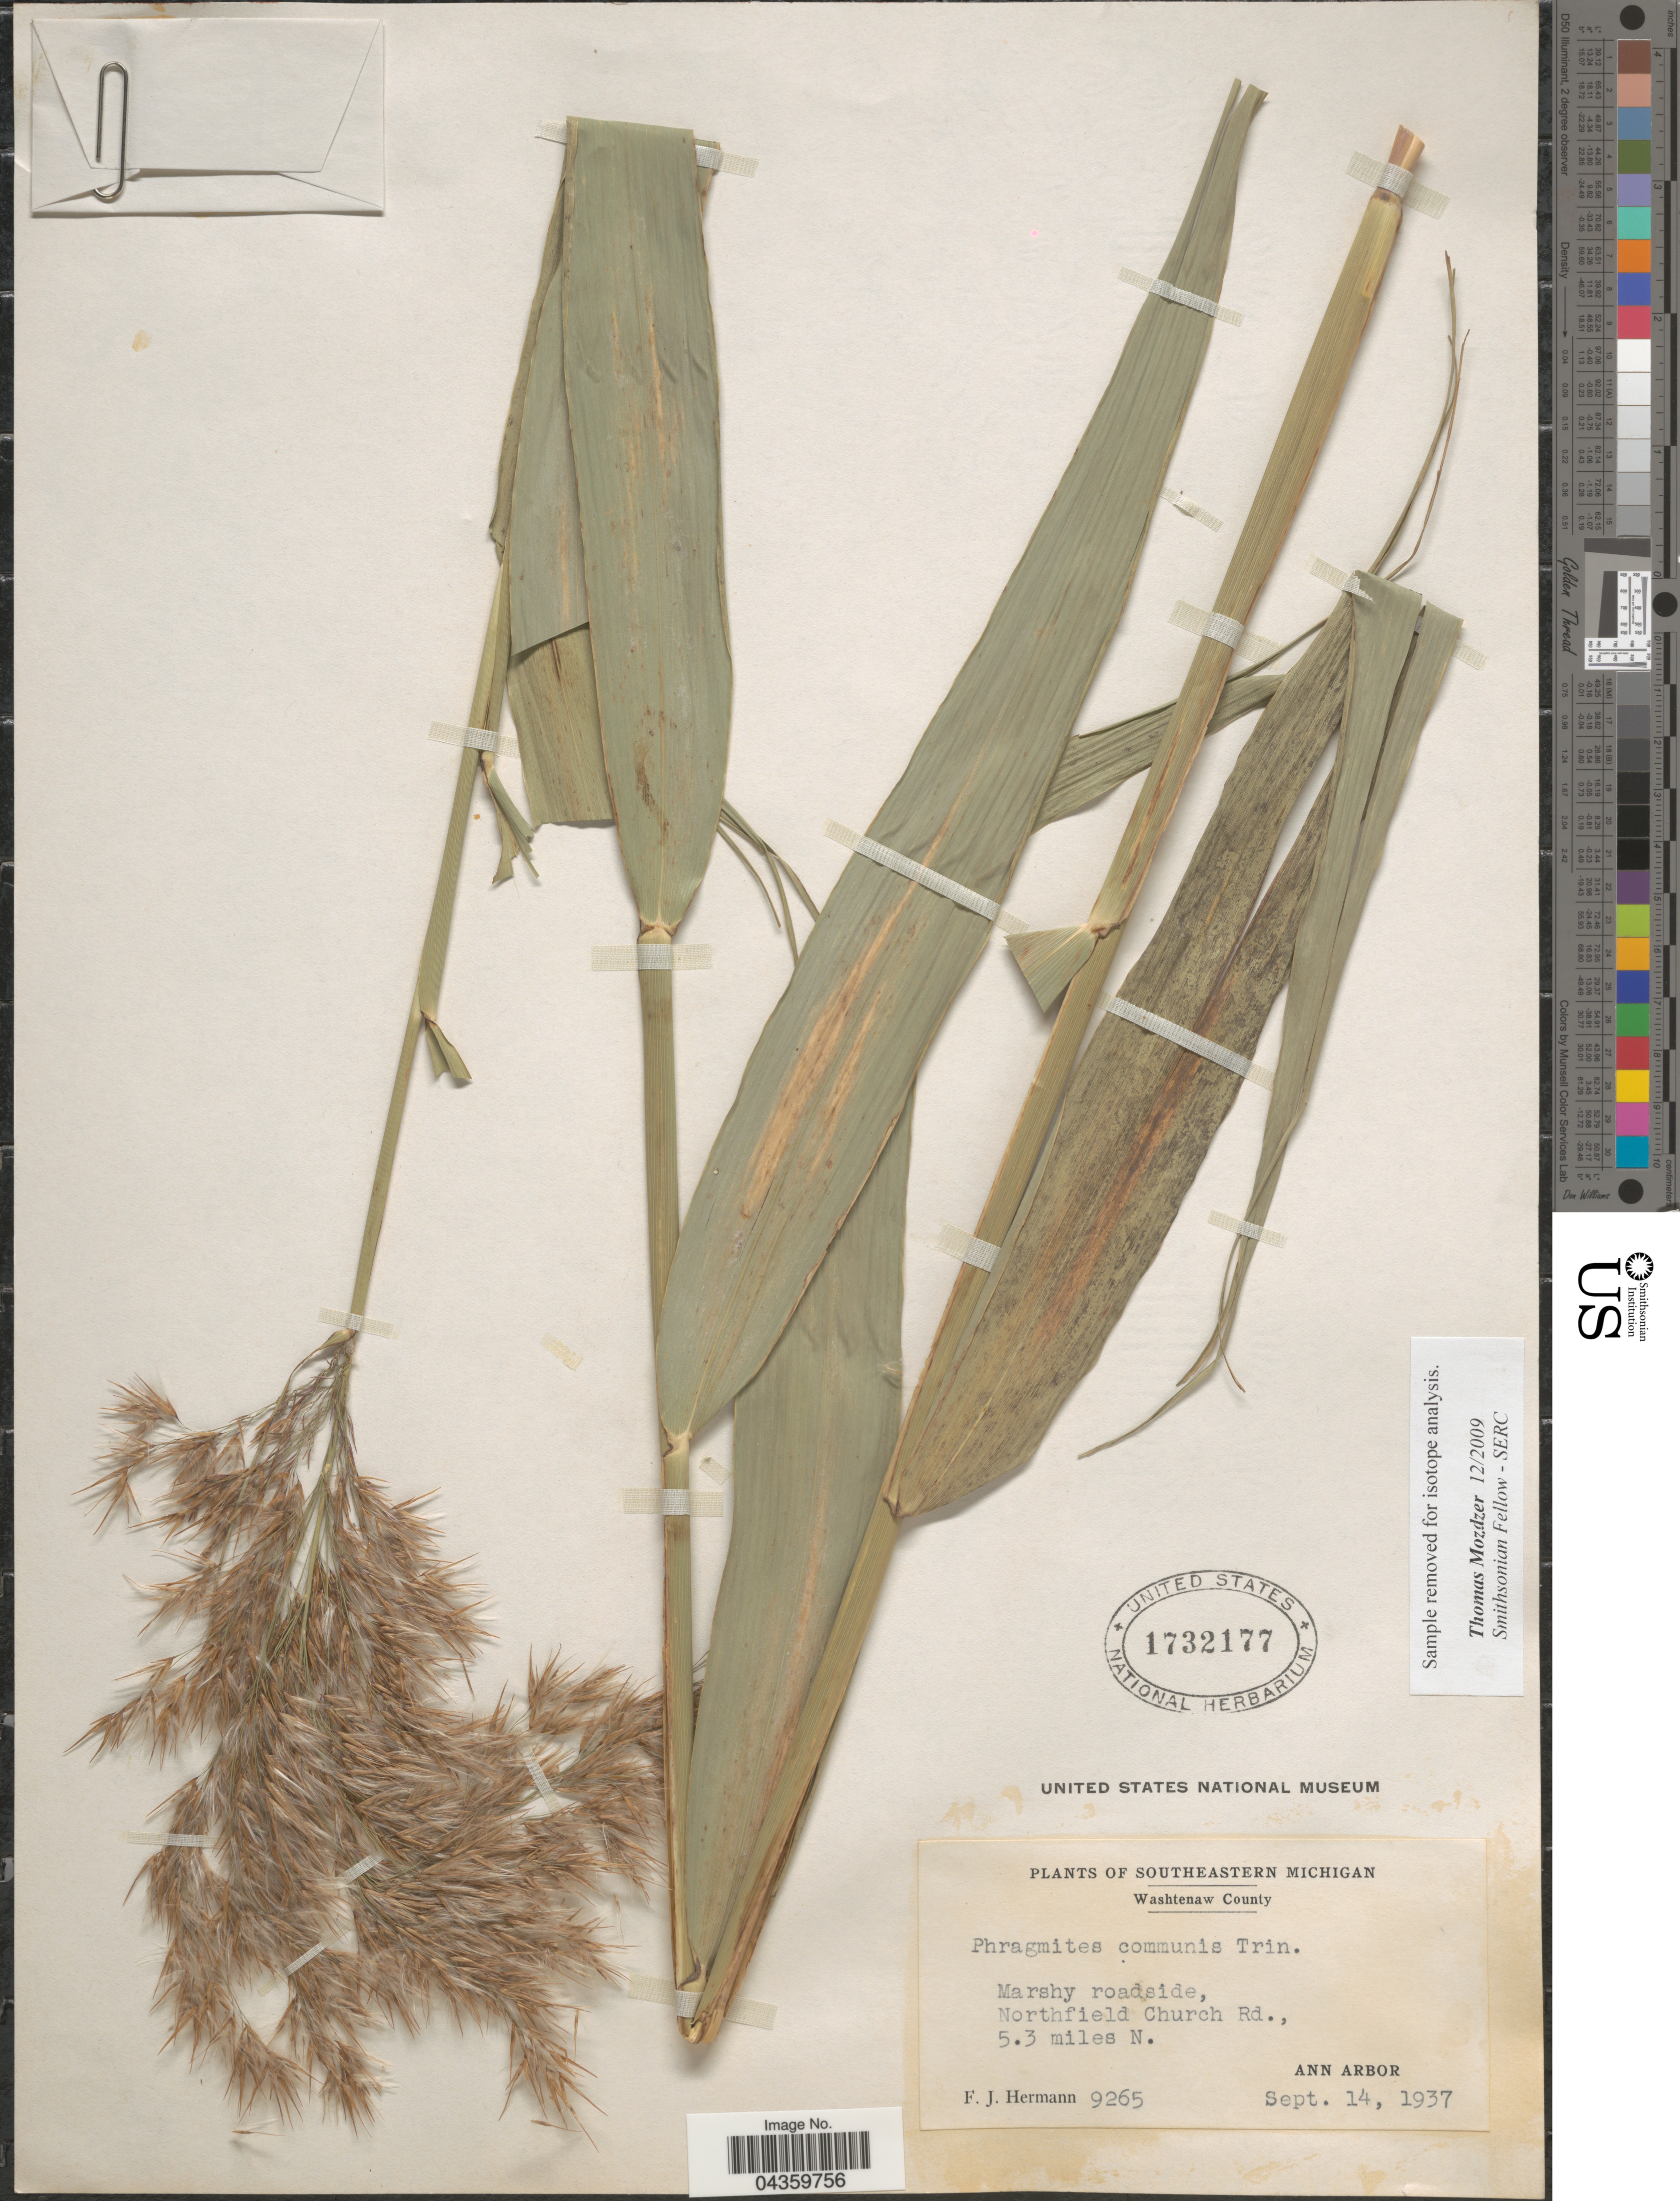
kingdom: Plantae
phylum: Tracheophyta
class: Liliopsida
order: Poales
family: Poaceae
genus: Phragmites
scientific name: Phragmites australis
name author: (Cav.) Trin. ex Steud.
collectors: F. J. Hermann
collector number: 9265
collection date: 1937-09-14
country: United States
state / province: Michigan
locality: Southeastern Michigan. Washtenaw County. Marshy roadside, Northfield Church Rd., 5.3 miles N. Ann Arbor.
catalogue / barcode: US 1732177